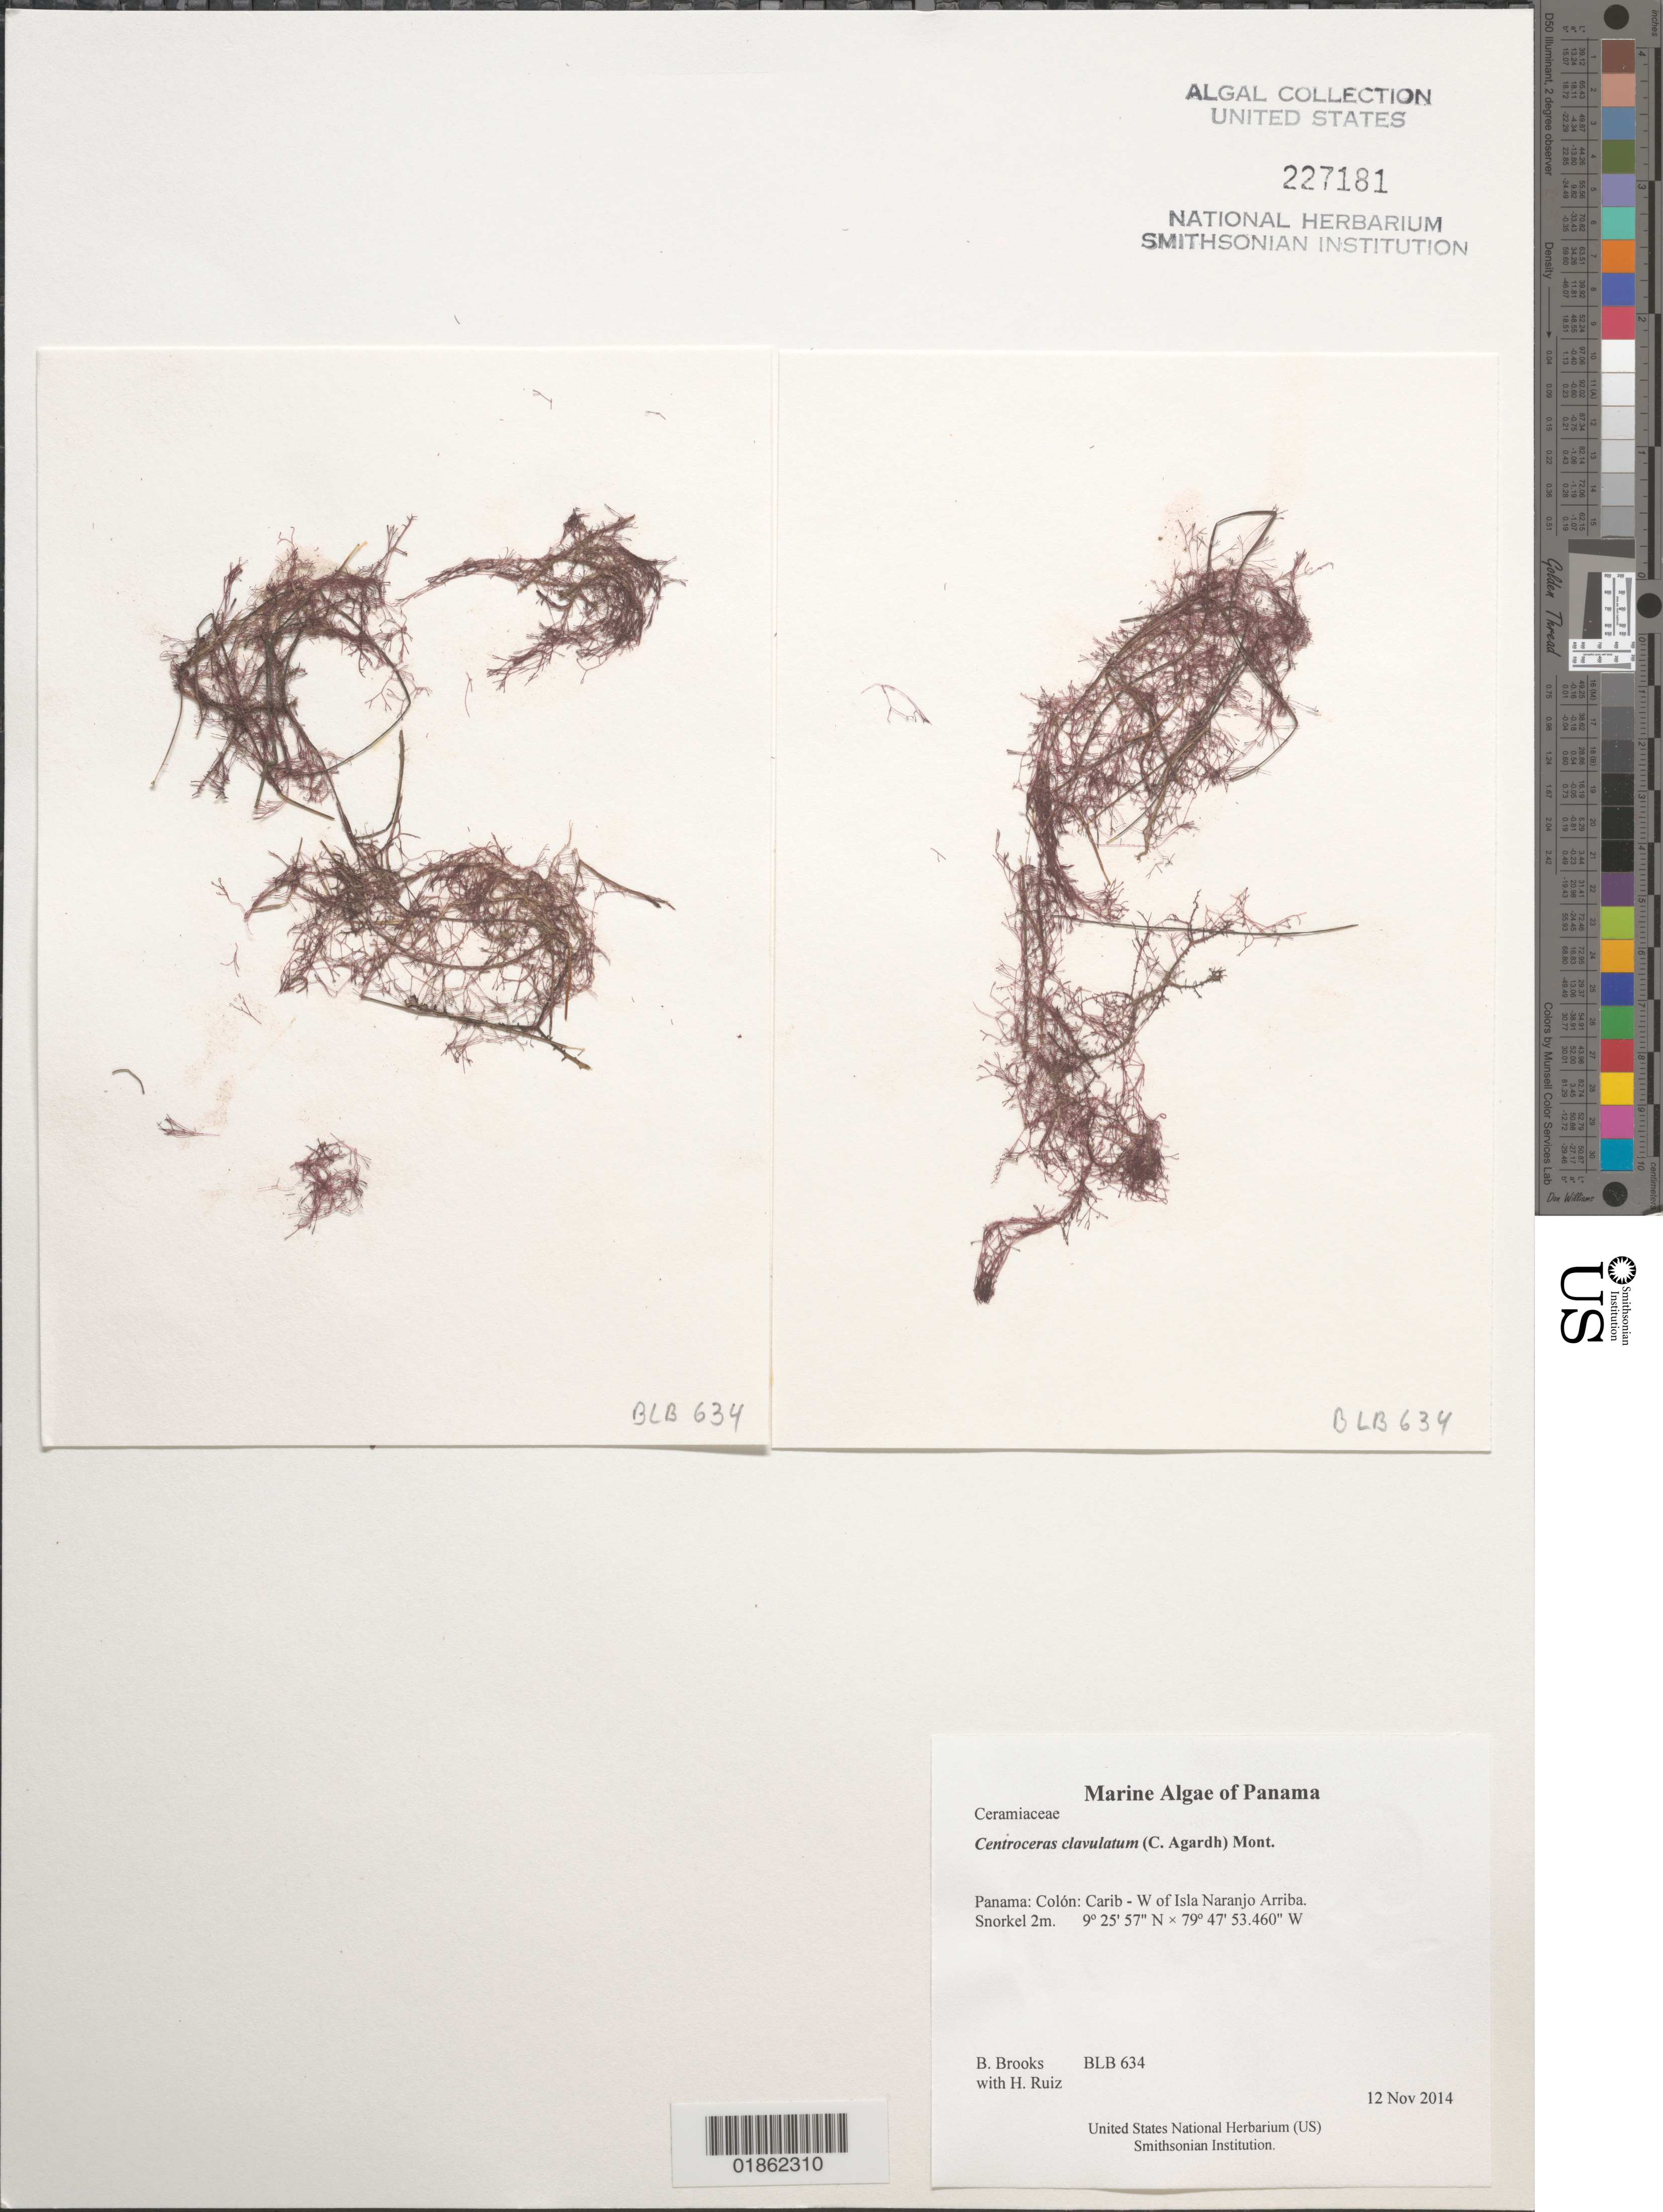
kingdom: Plantae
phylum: Rhodophyta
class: Florideophyceae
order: Ceramiales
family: Ceramiaceae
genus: Centroceras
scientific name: Centroceras clavulatum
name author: (C. Agardh) Mont.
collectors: B. Brooks & H. Ruiz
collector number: BLB 634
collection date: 2014-11-12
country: Panama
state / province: Colón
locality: Carib - W of Isla Naranjo Arriba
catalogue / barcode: US 227181